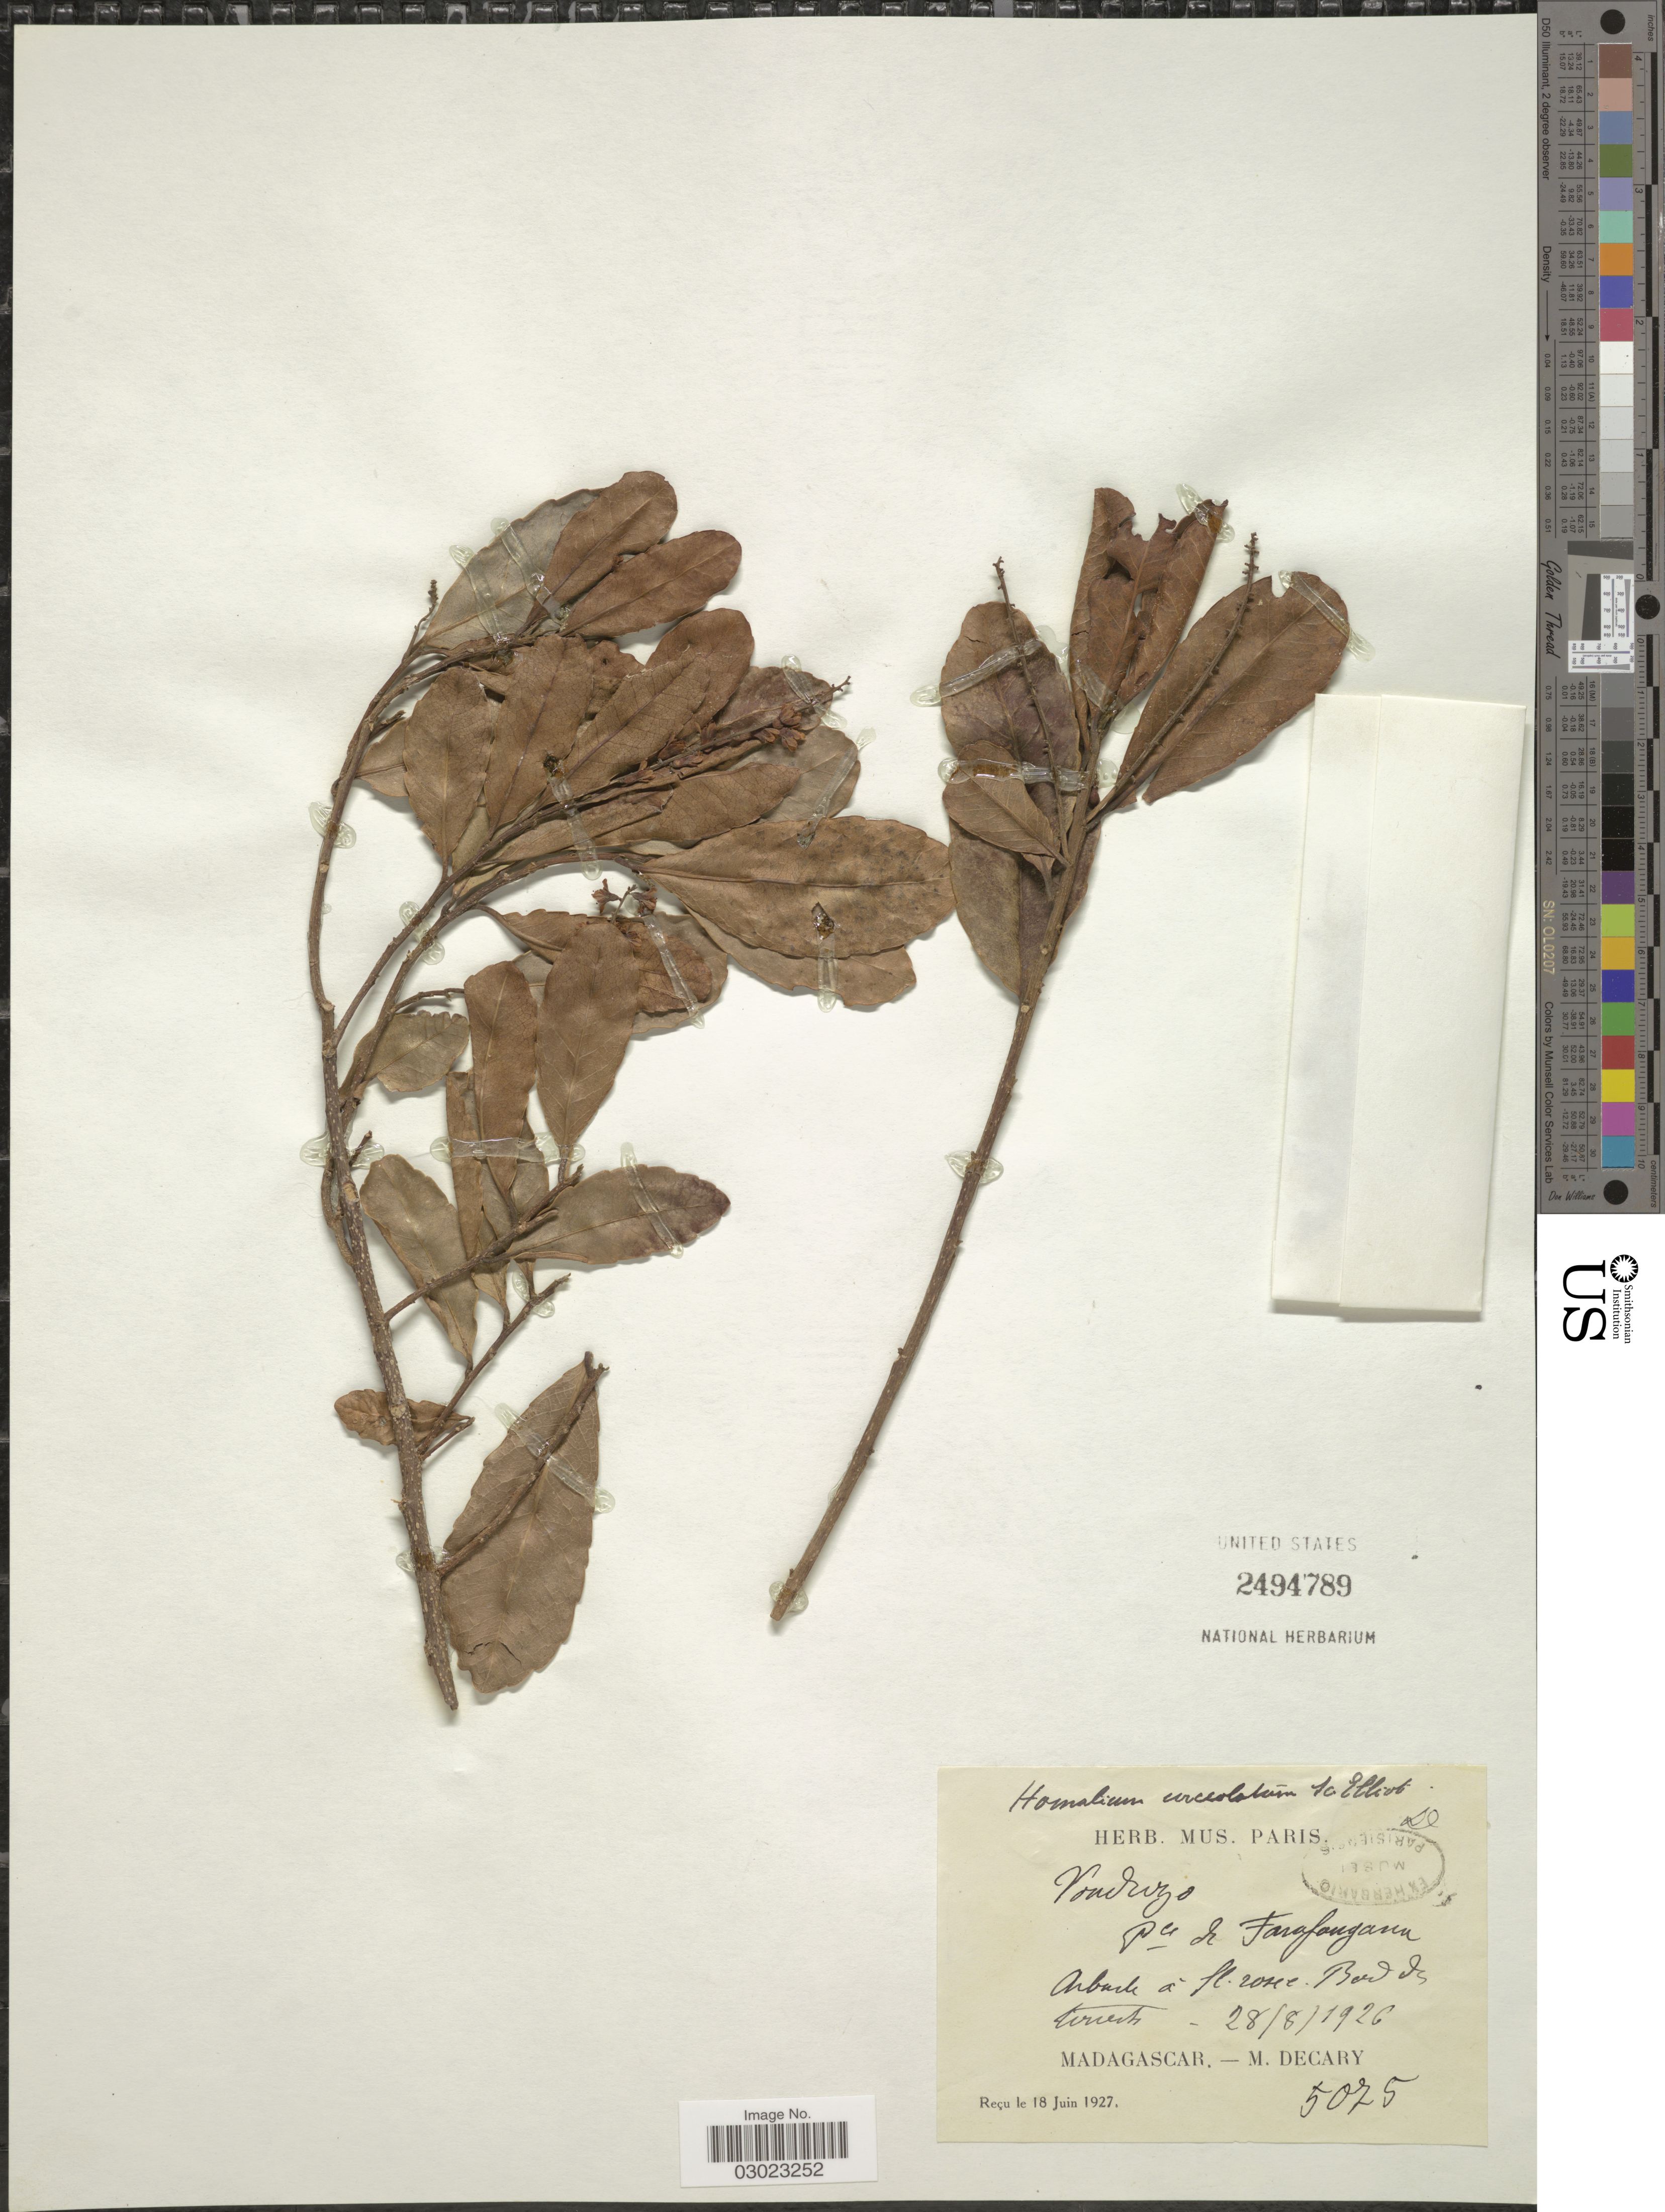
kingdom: Plantae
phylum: Tracheophyta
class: Magnoliopsida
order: Malpighiales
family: Salicaceae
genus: Homalium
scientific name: Homalium urceolatum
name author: Scott Elliot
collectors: R. Decary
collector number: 5075*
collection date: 1926-08-28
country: Madagascar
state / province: Atsimo-Atsinanana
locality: Vondrozo, Pce de Farafangana [Province of Farafangana]. Bord de torrent [torrent edge].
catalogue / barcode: US 2494789